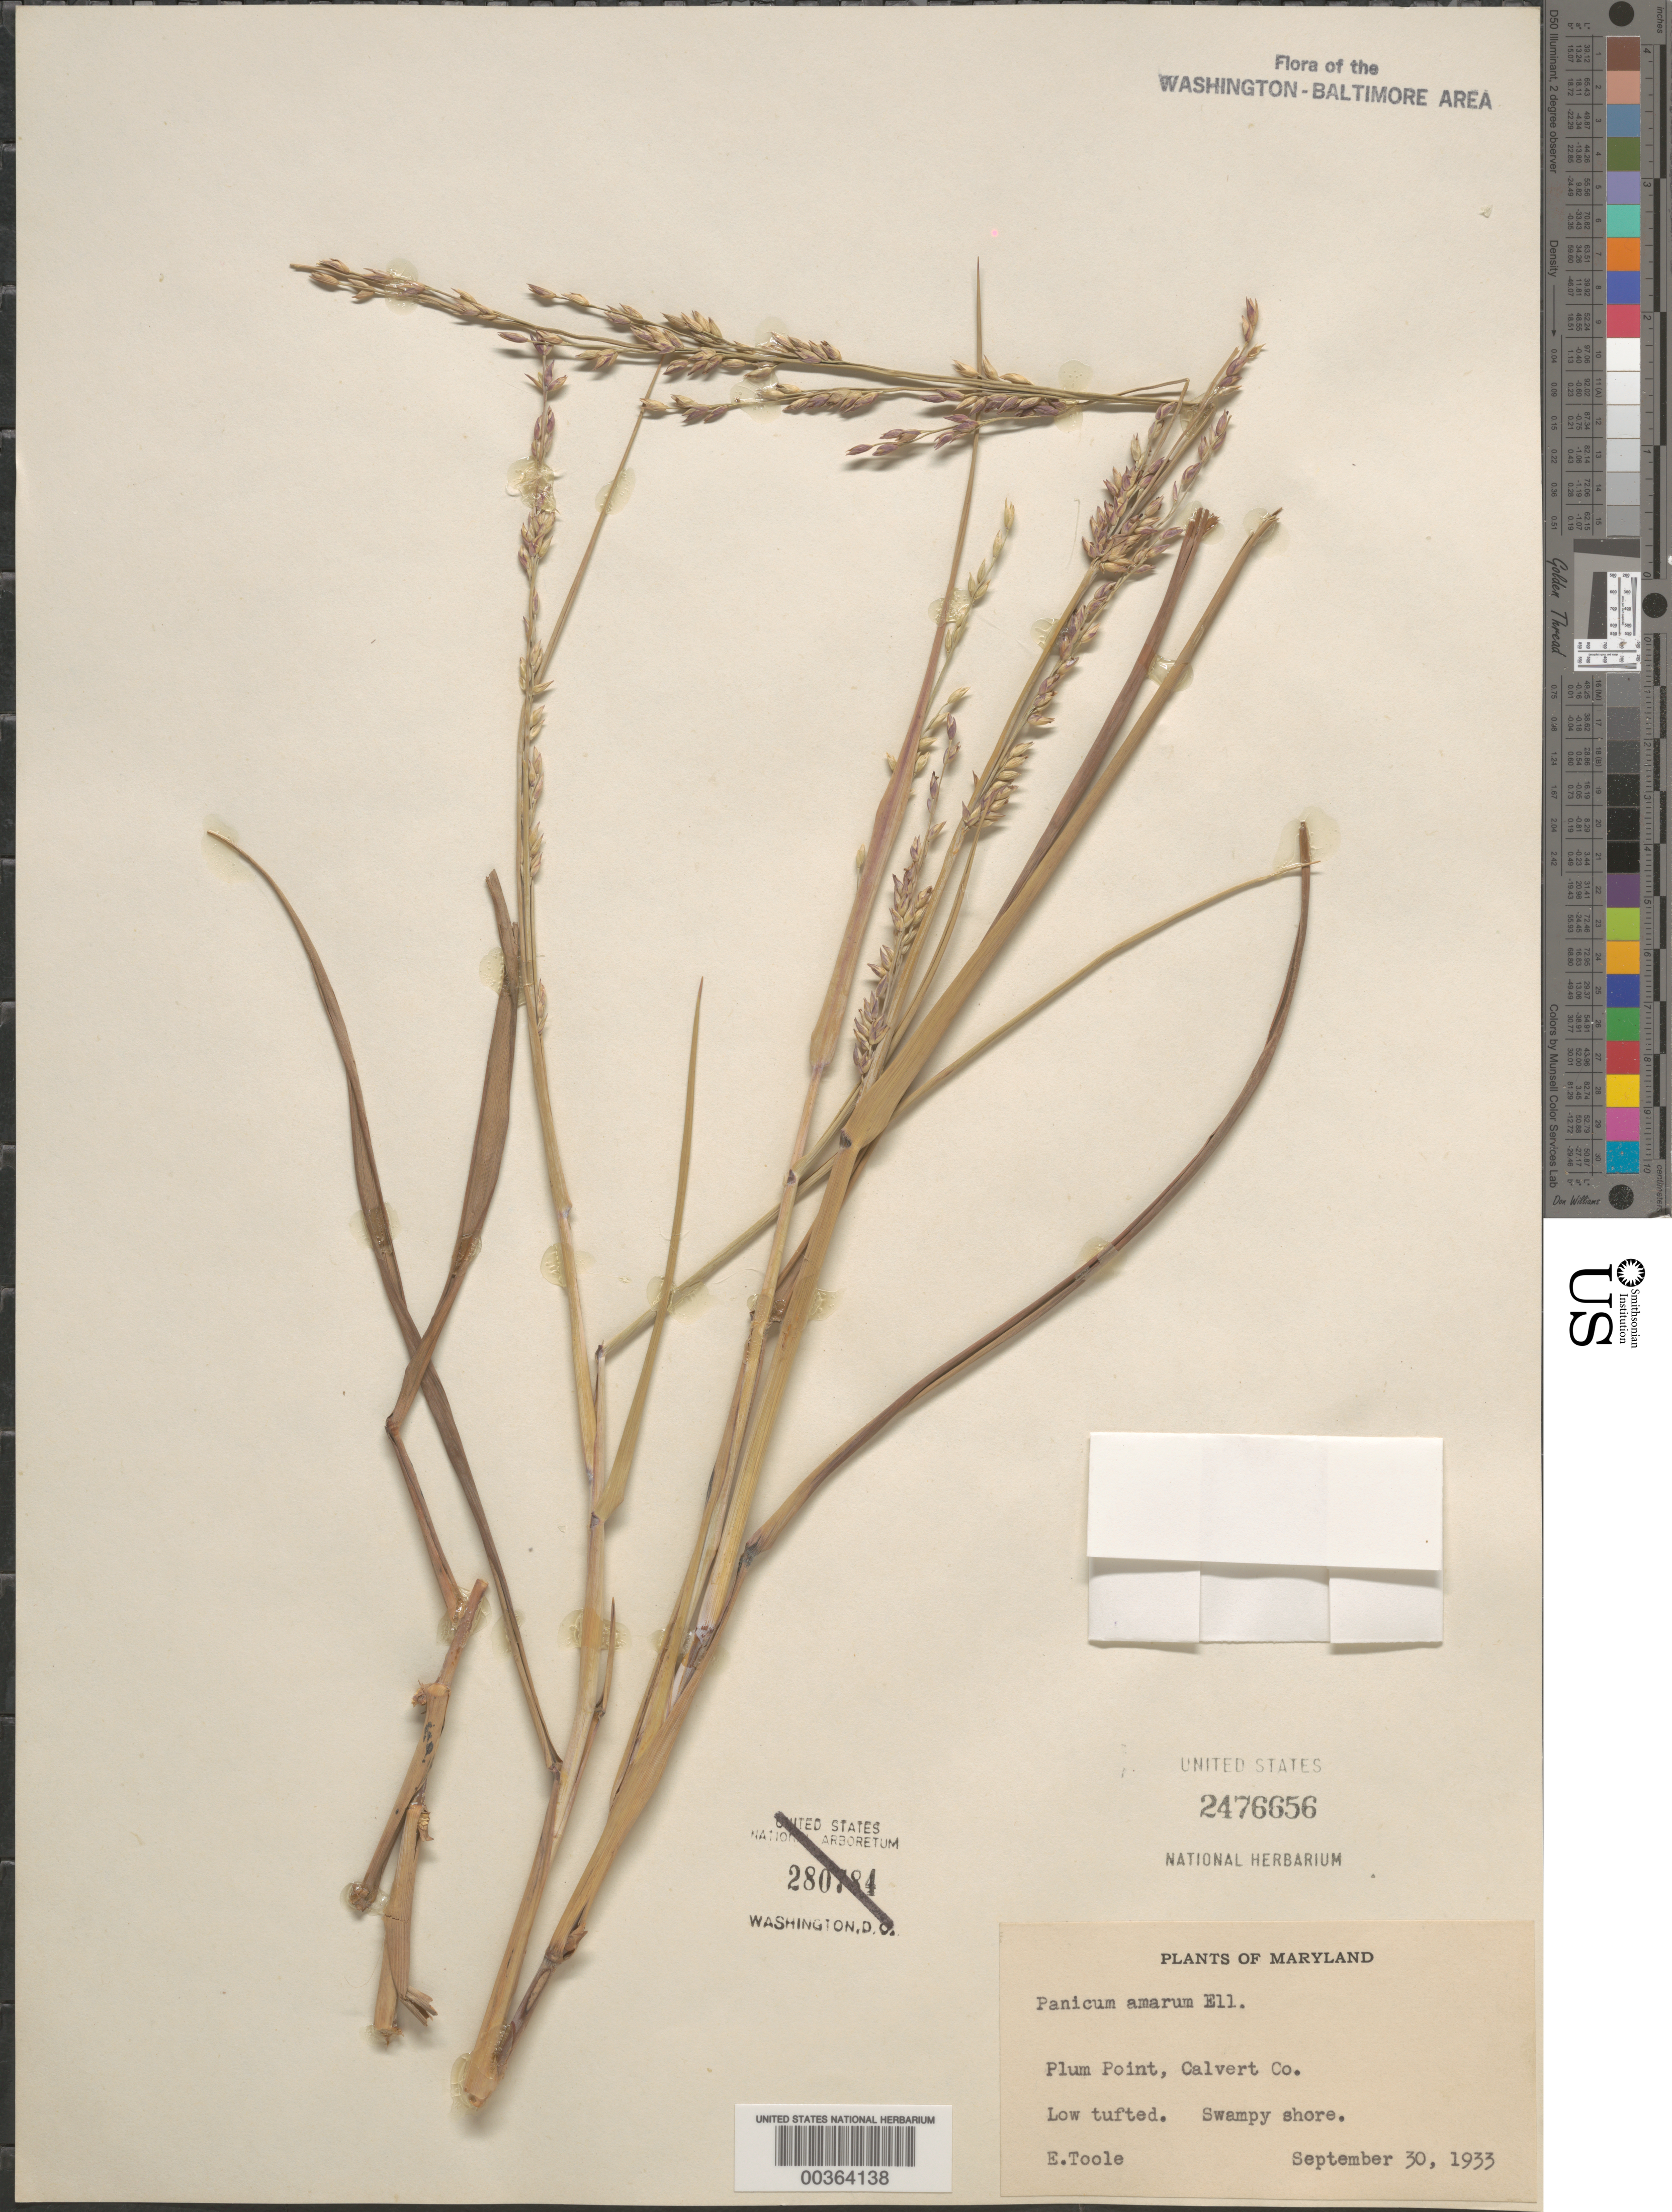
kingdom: Plantae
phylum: Tracheophyta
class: Liliopsida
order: Poales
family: Poaceae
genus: Panicum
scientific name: Panicum amarum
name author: Elliott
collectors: E. Toole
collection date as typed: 30 Sep 1933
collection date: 1933-09-30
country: United States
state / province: Maryland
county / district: Calvert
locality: Plum Point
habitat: Swampy shore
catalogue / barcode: US 2476656